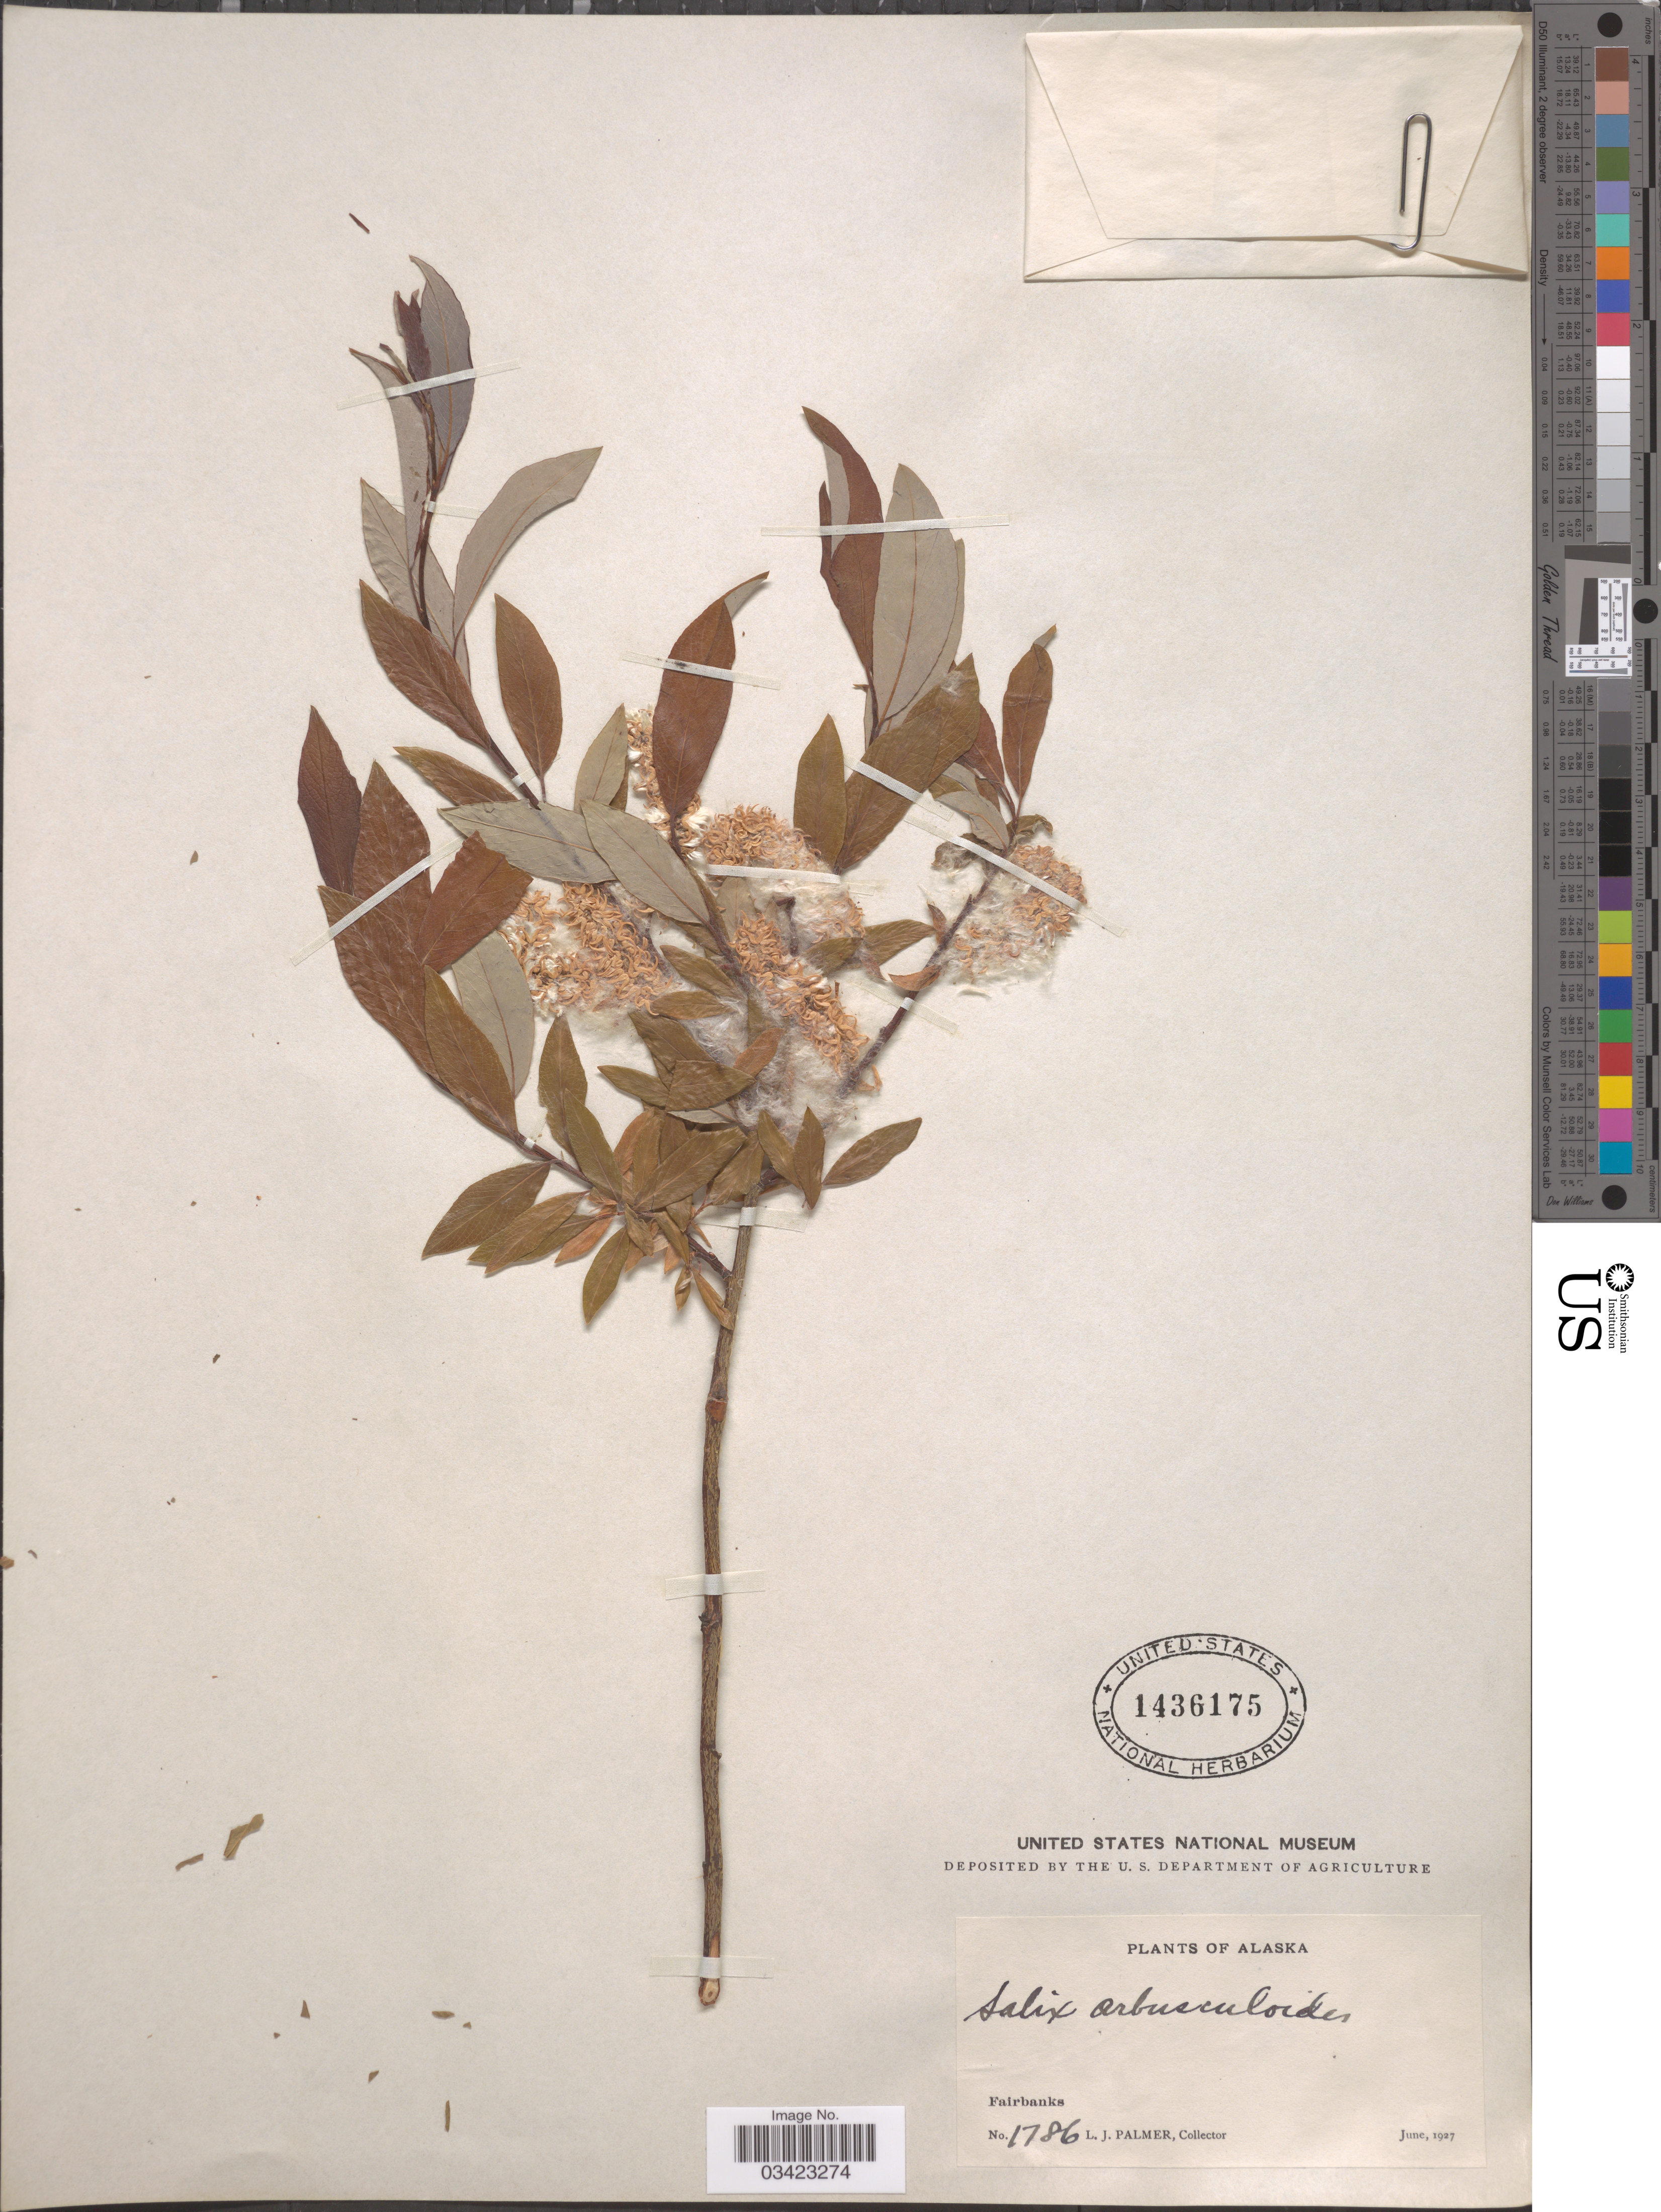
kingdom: Plantae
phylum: Tracheophyta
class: Magnoliopsida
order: Malpighiales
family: Salicaceae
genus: Salix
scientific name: Salix arbusculoides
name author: Andersson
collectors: L. J. Palmer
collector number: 1786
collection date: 1927-06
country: United States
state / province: Alaska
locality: Fairbanks.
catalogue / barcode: US 1436175